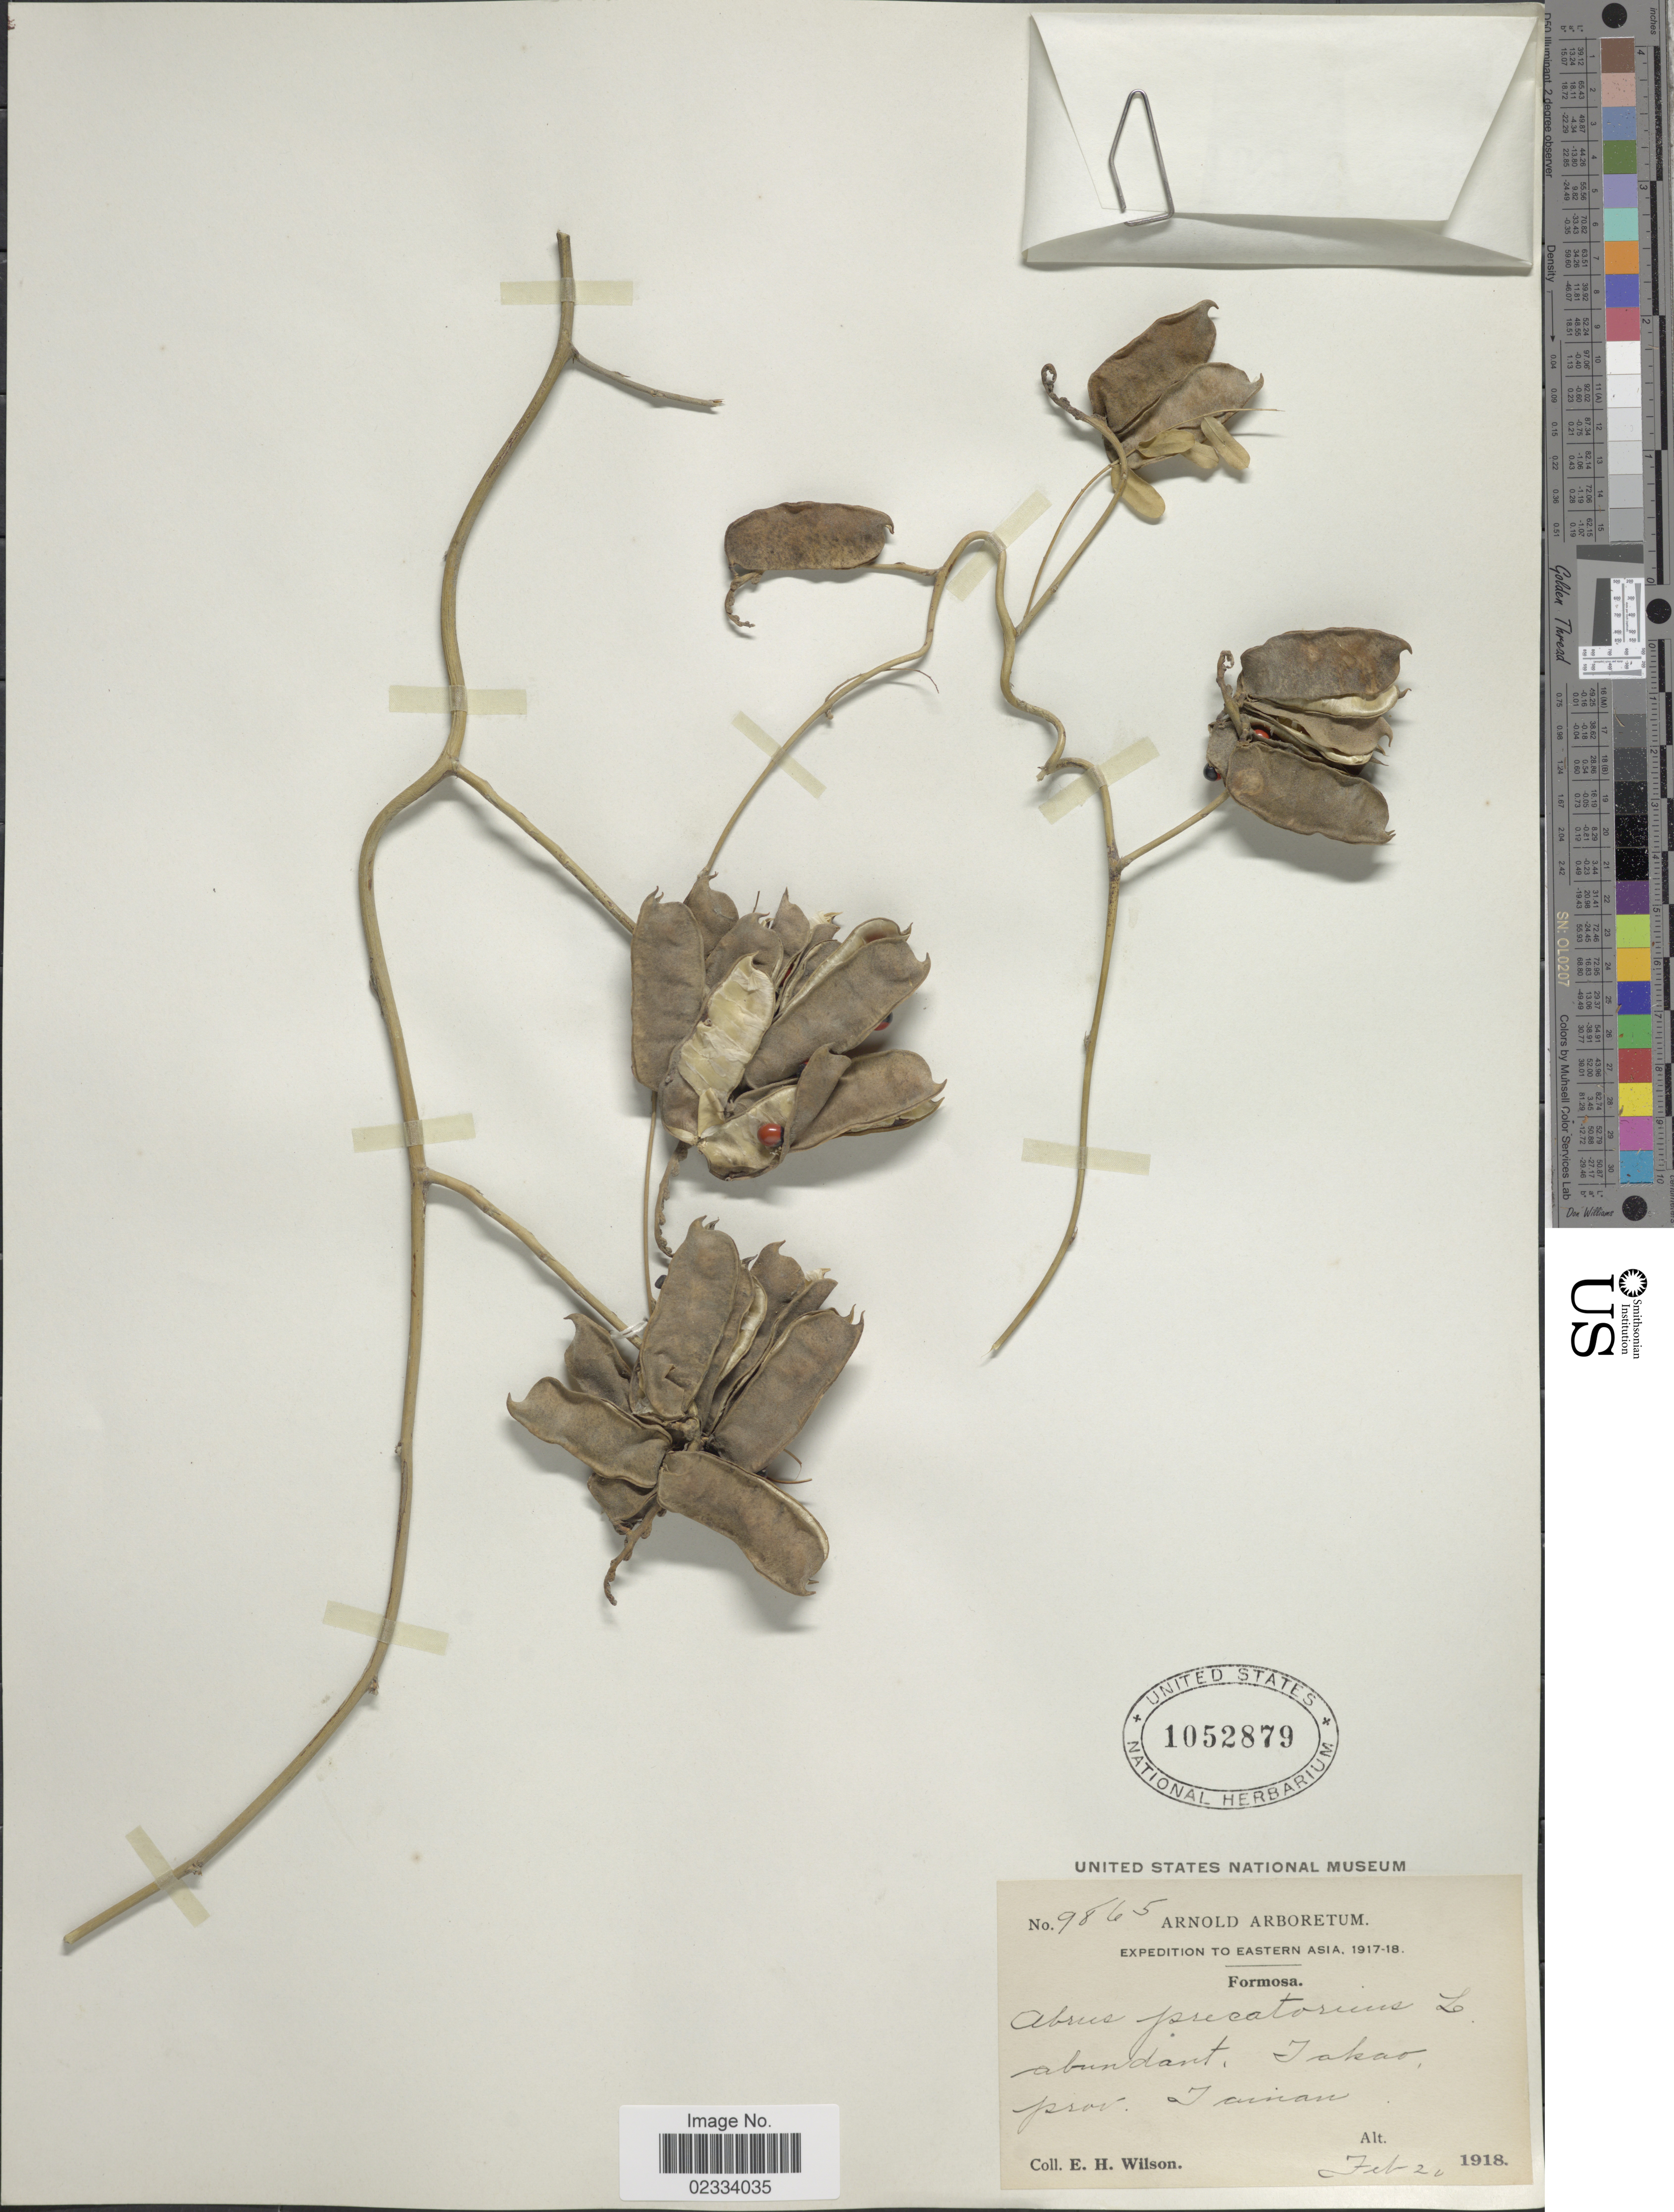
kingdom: Plantae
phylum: Tracheophyta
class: Magnoliopsida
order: Fabales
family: Fabaceae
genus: Abrus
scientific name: Abrus precatorius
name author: L.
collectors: E. Wilson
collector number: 9865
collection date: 1918-02-20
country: Taiwan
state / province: Tainan City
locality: Formosa. Takao, Prov. Tainan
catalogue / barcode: US 1052879